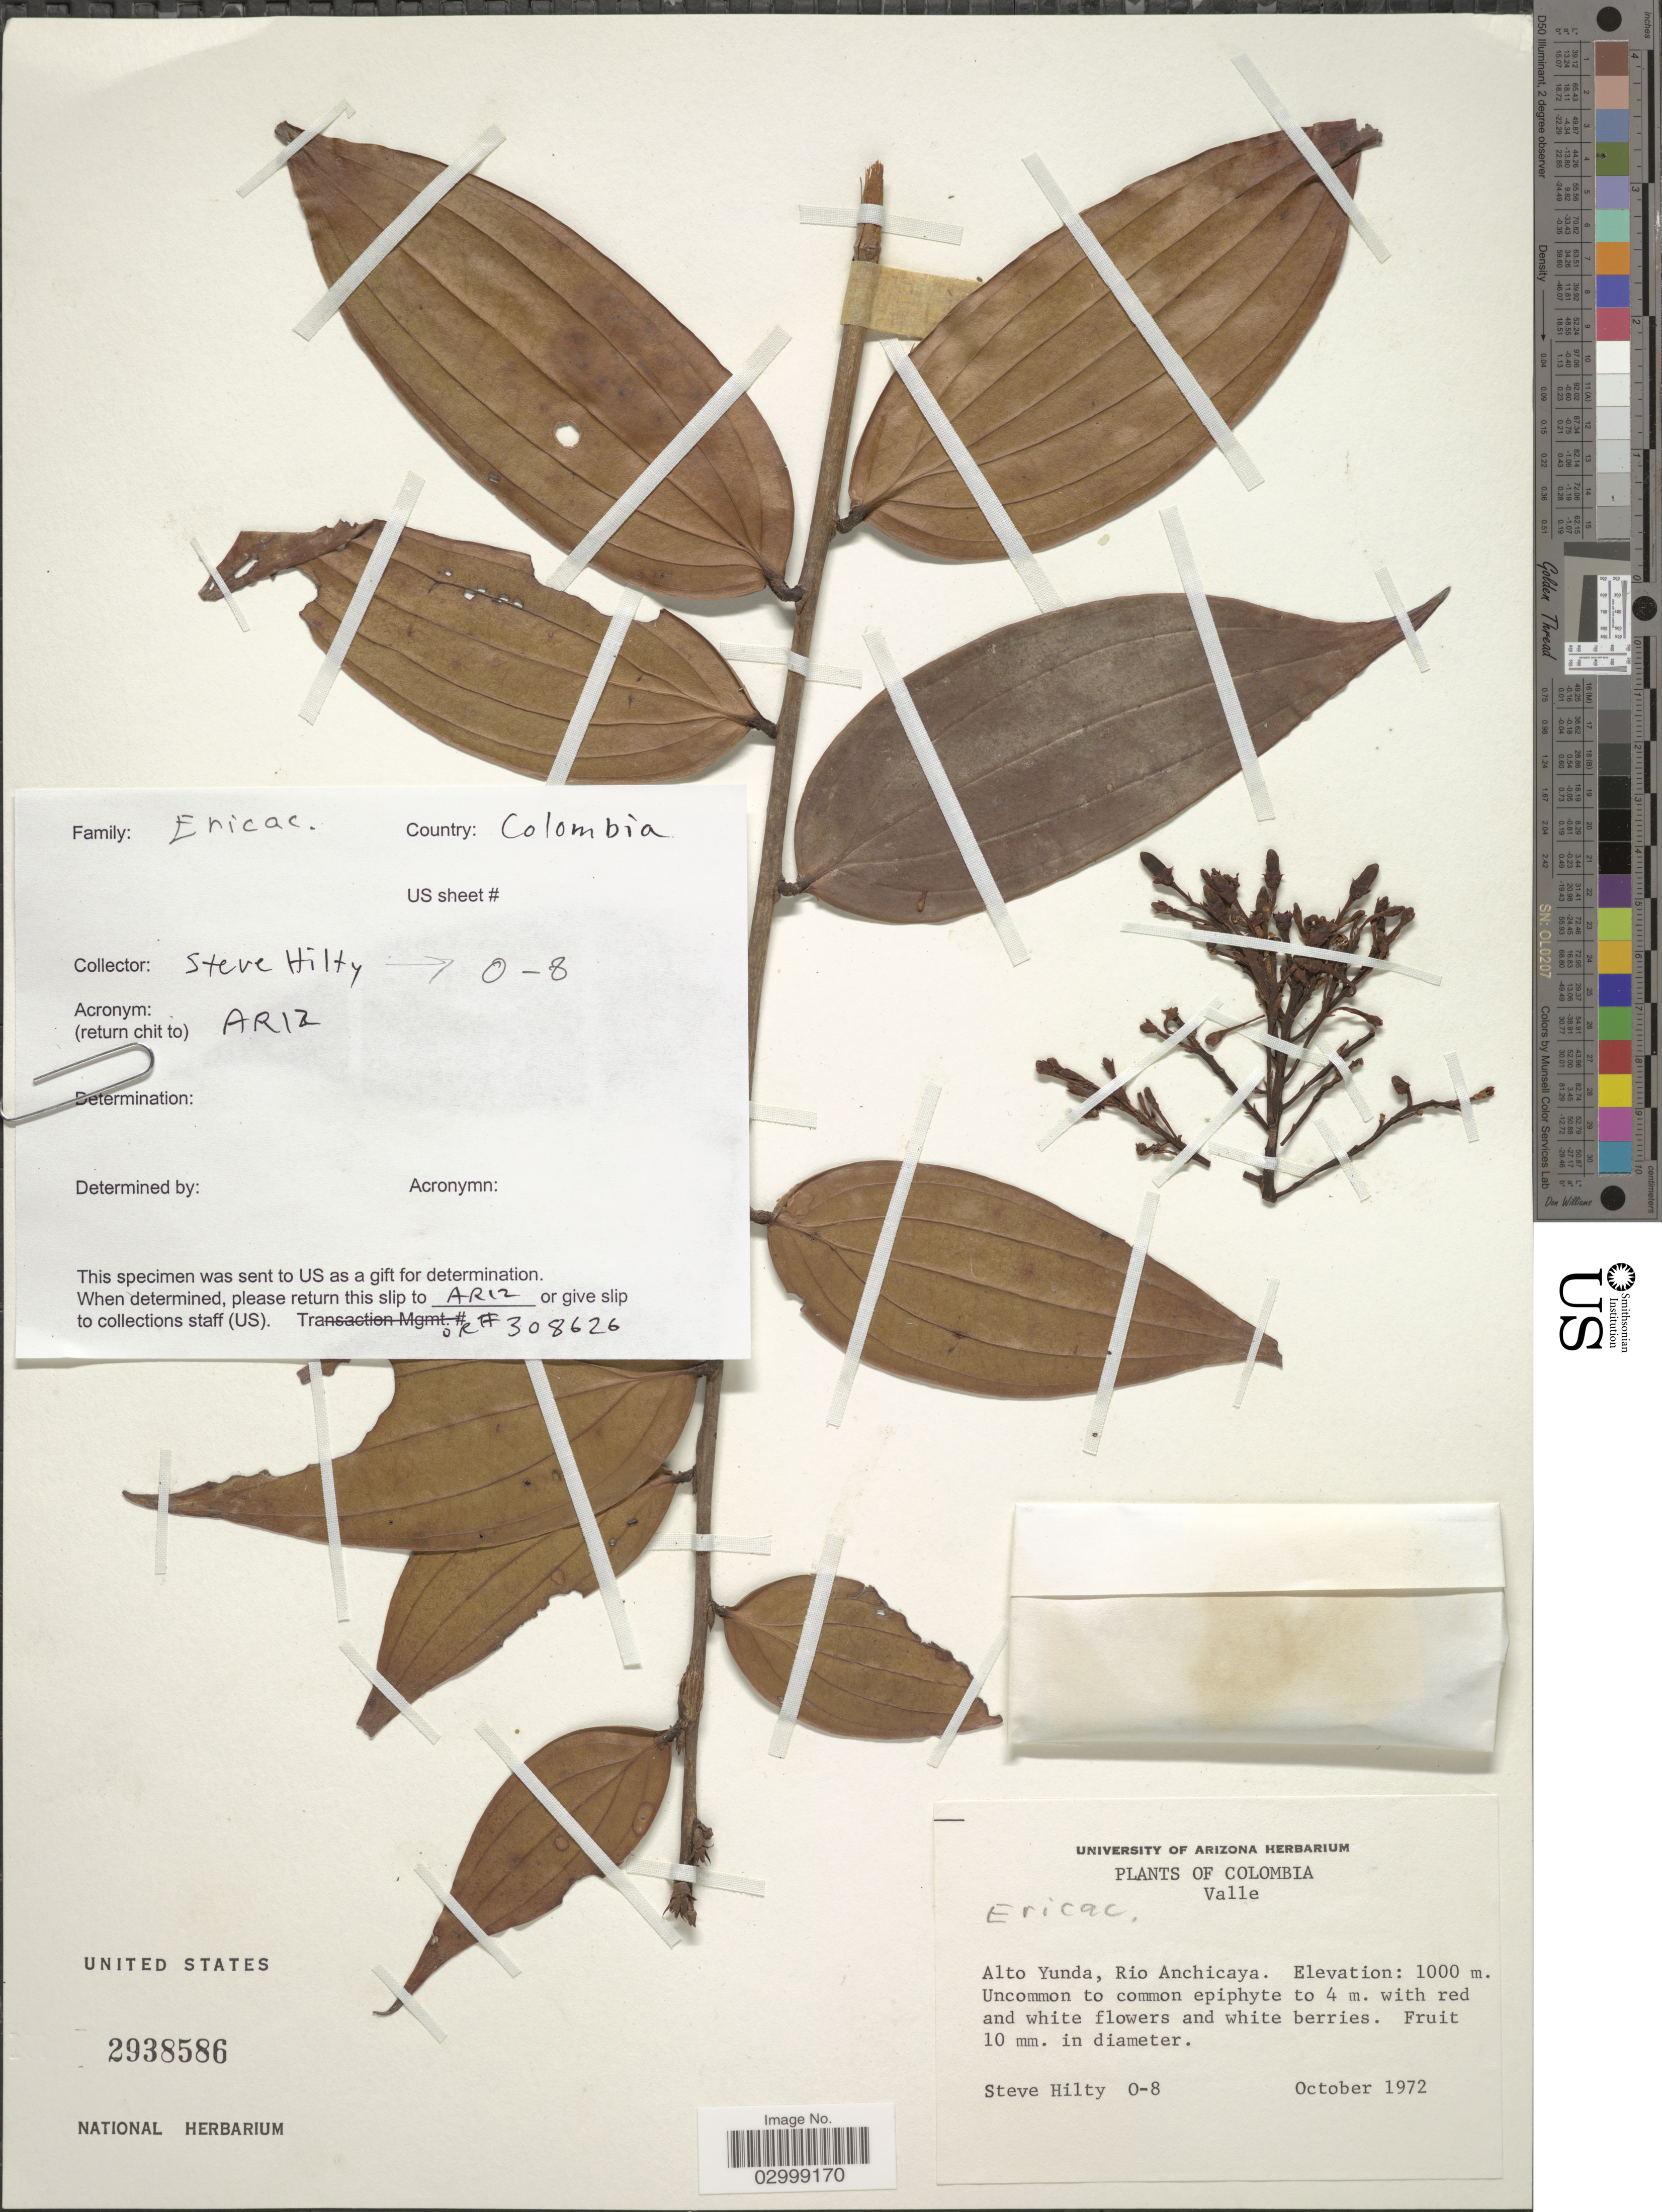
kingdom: Plantae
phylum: Tracheophyta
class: Magnoliopsida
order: Ericales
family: Ericaceae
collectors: S. Hilty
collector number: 0-8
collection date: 1972-10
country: Colombia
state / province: Valle del Cauca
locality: Alto Yunda, Rio Anchicaya.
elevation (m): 1000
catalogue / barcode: US 2938586